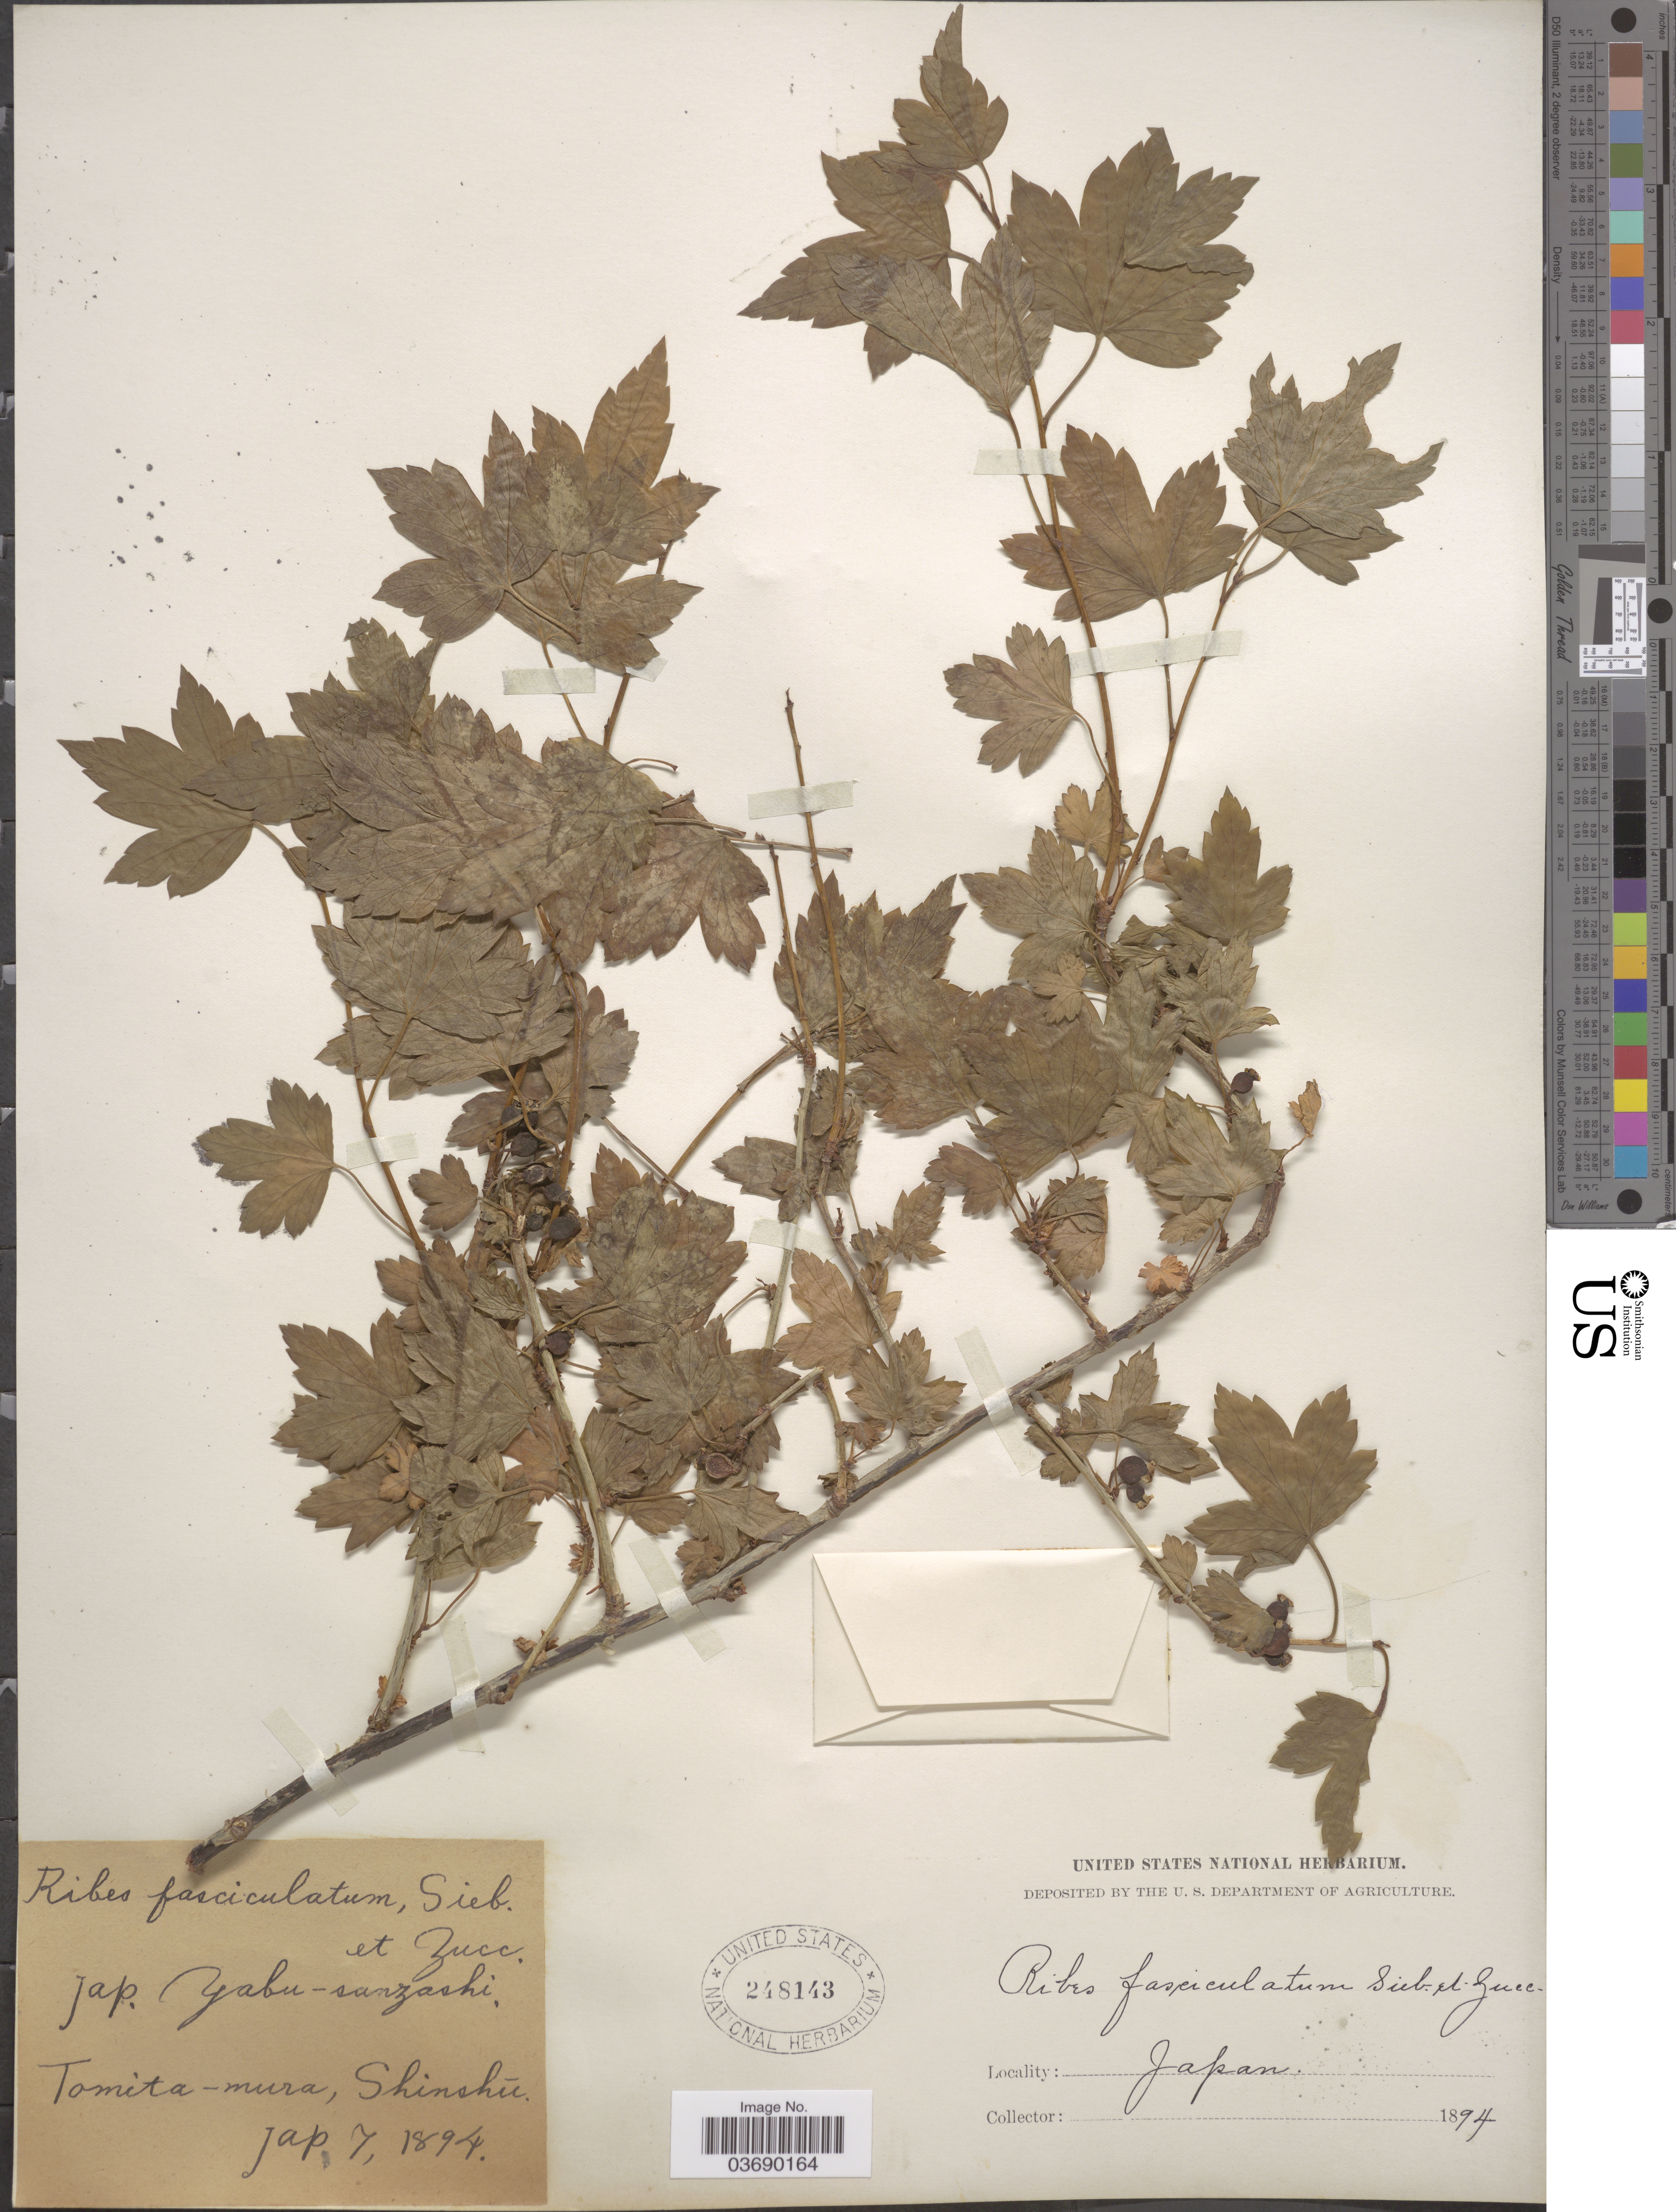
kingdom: Plantae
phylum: Tracheophyta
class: Magnoliopsida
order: Saxifragales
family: Grossulariaceae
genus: Ribes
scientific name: Ribes fasciculatum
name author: Siebold & Zucc.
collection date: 1894-07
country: Japan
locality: Tomita-mura Shinshū.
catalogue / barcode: US 248143